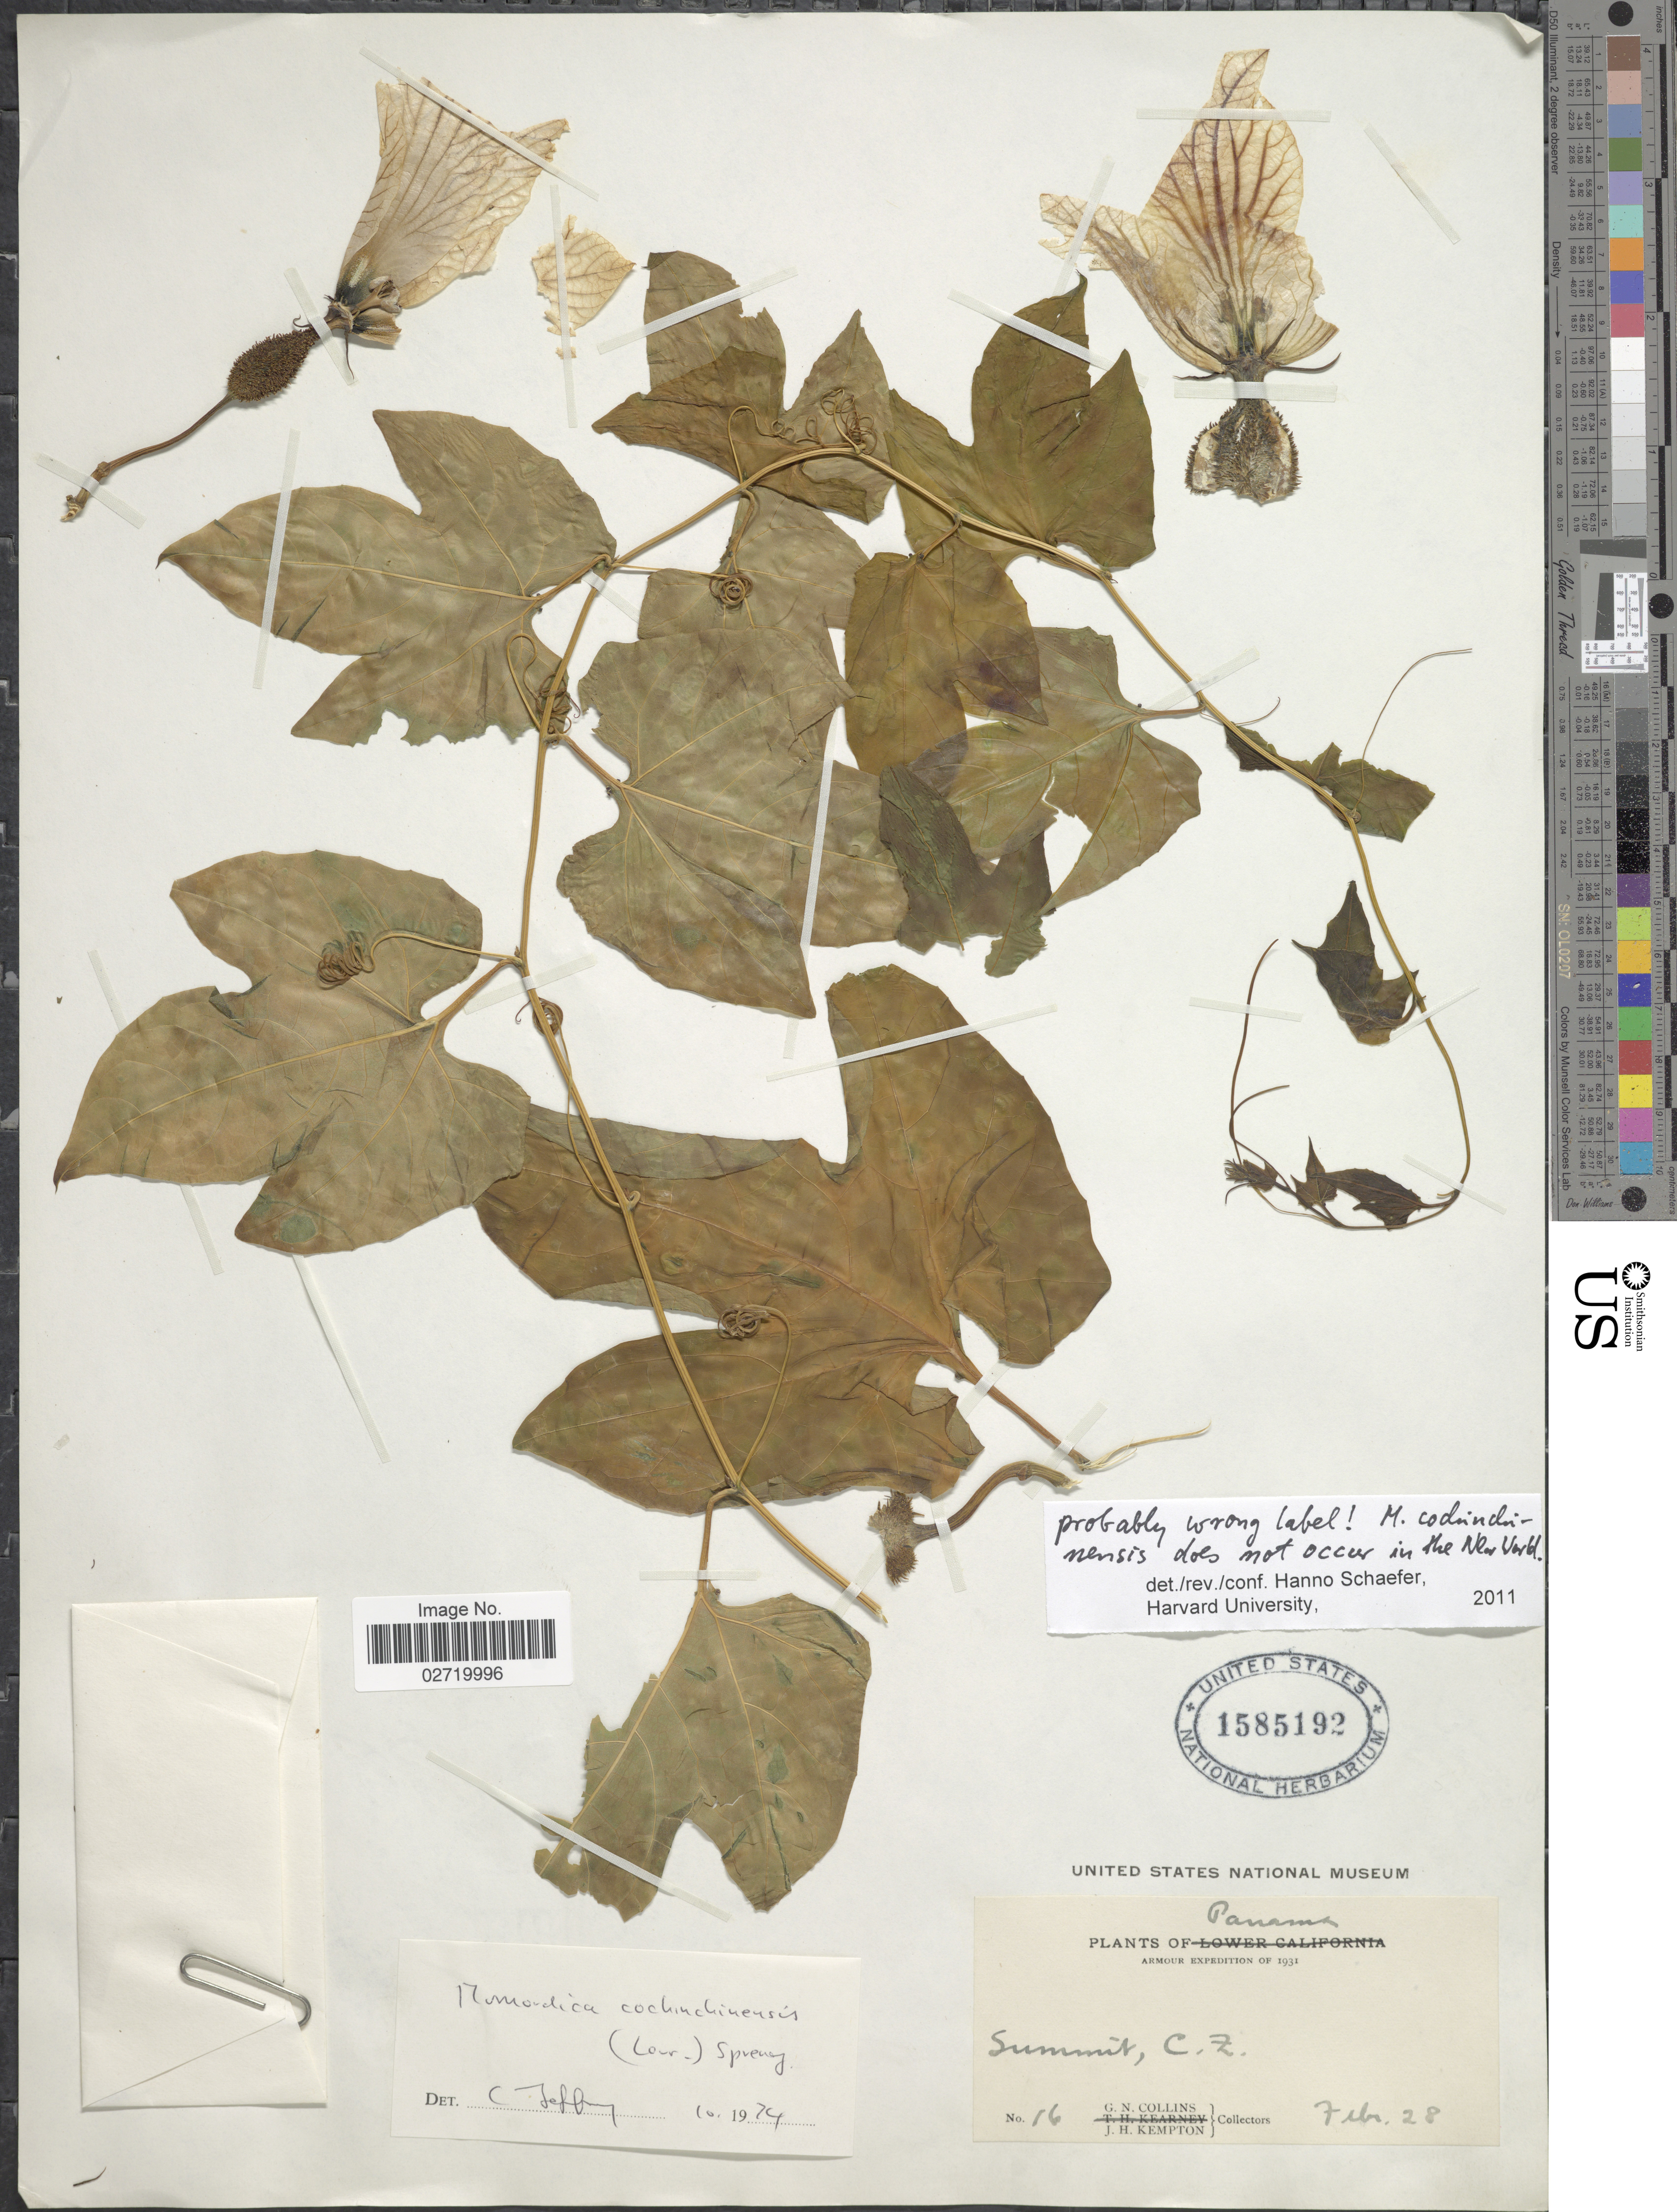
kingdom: Plantae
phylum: Tracheophyta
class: Magnoliopsida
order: Cucurbitales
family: Cucurbitaceae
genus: Momordica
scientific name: Momordica cochinchinensis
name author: (Lour.) Spreng.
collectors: G. Collins & J. H. Kempton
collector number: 16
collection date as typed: Transcribed d/m/y: /2/28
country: Panama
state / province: Colón / Panamá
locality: Summit, C.Z.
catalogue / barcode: US 1585192